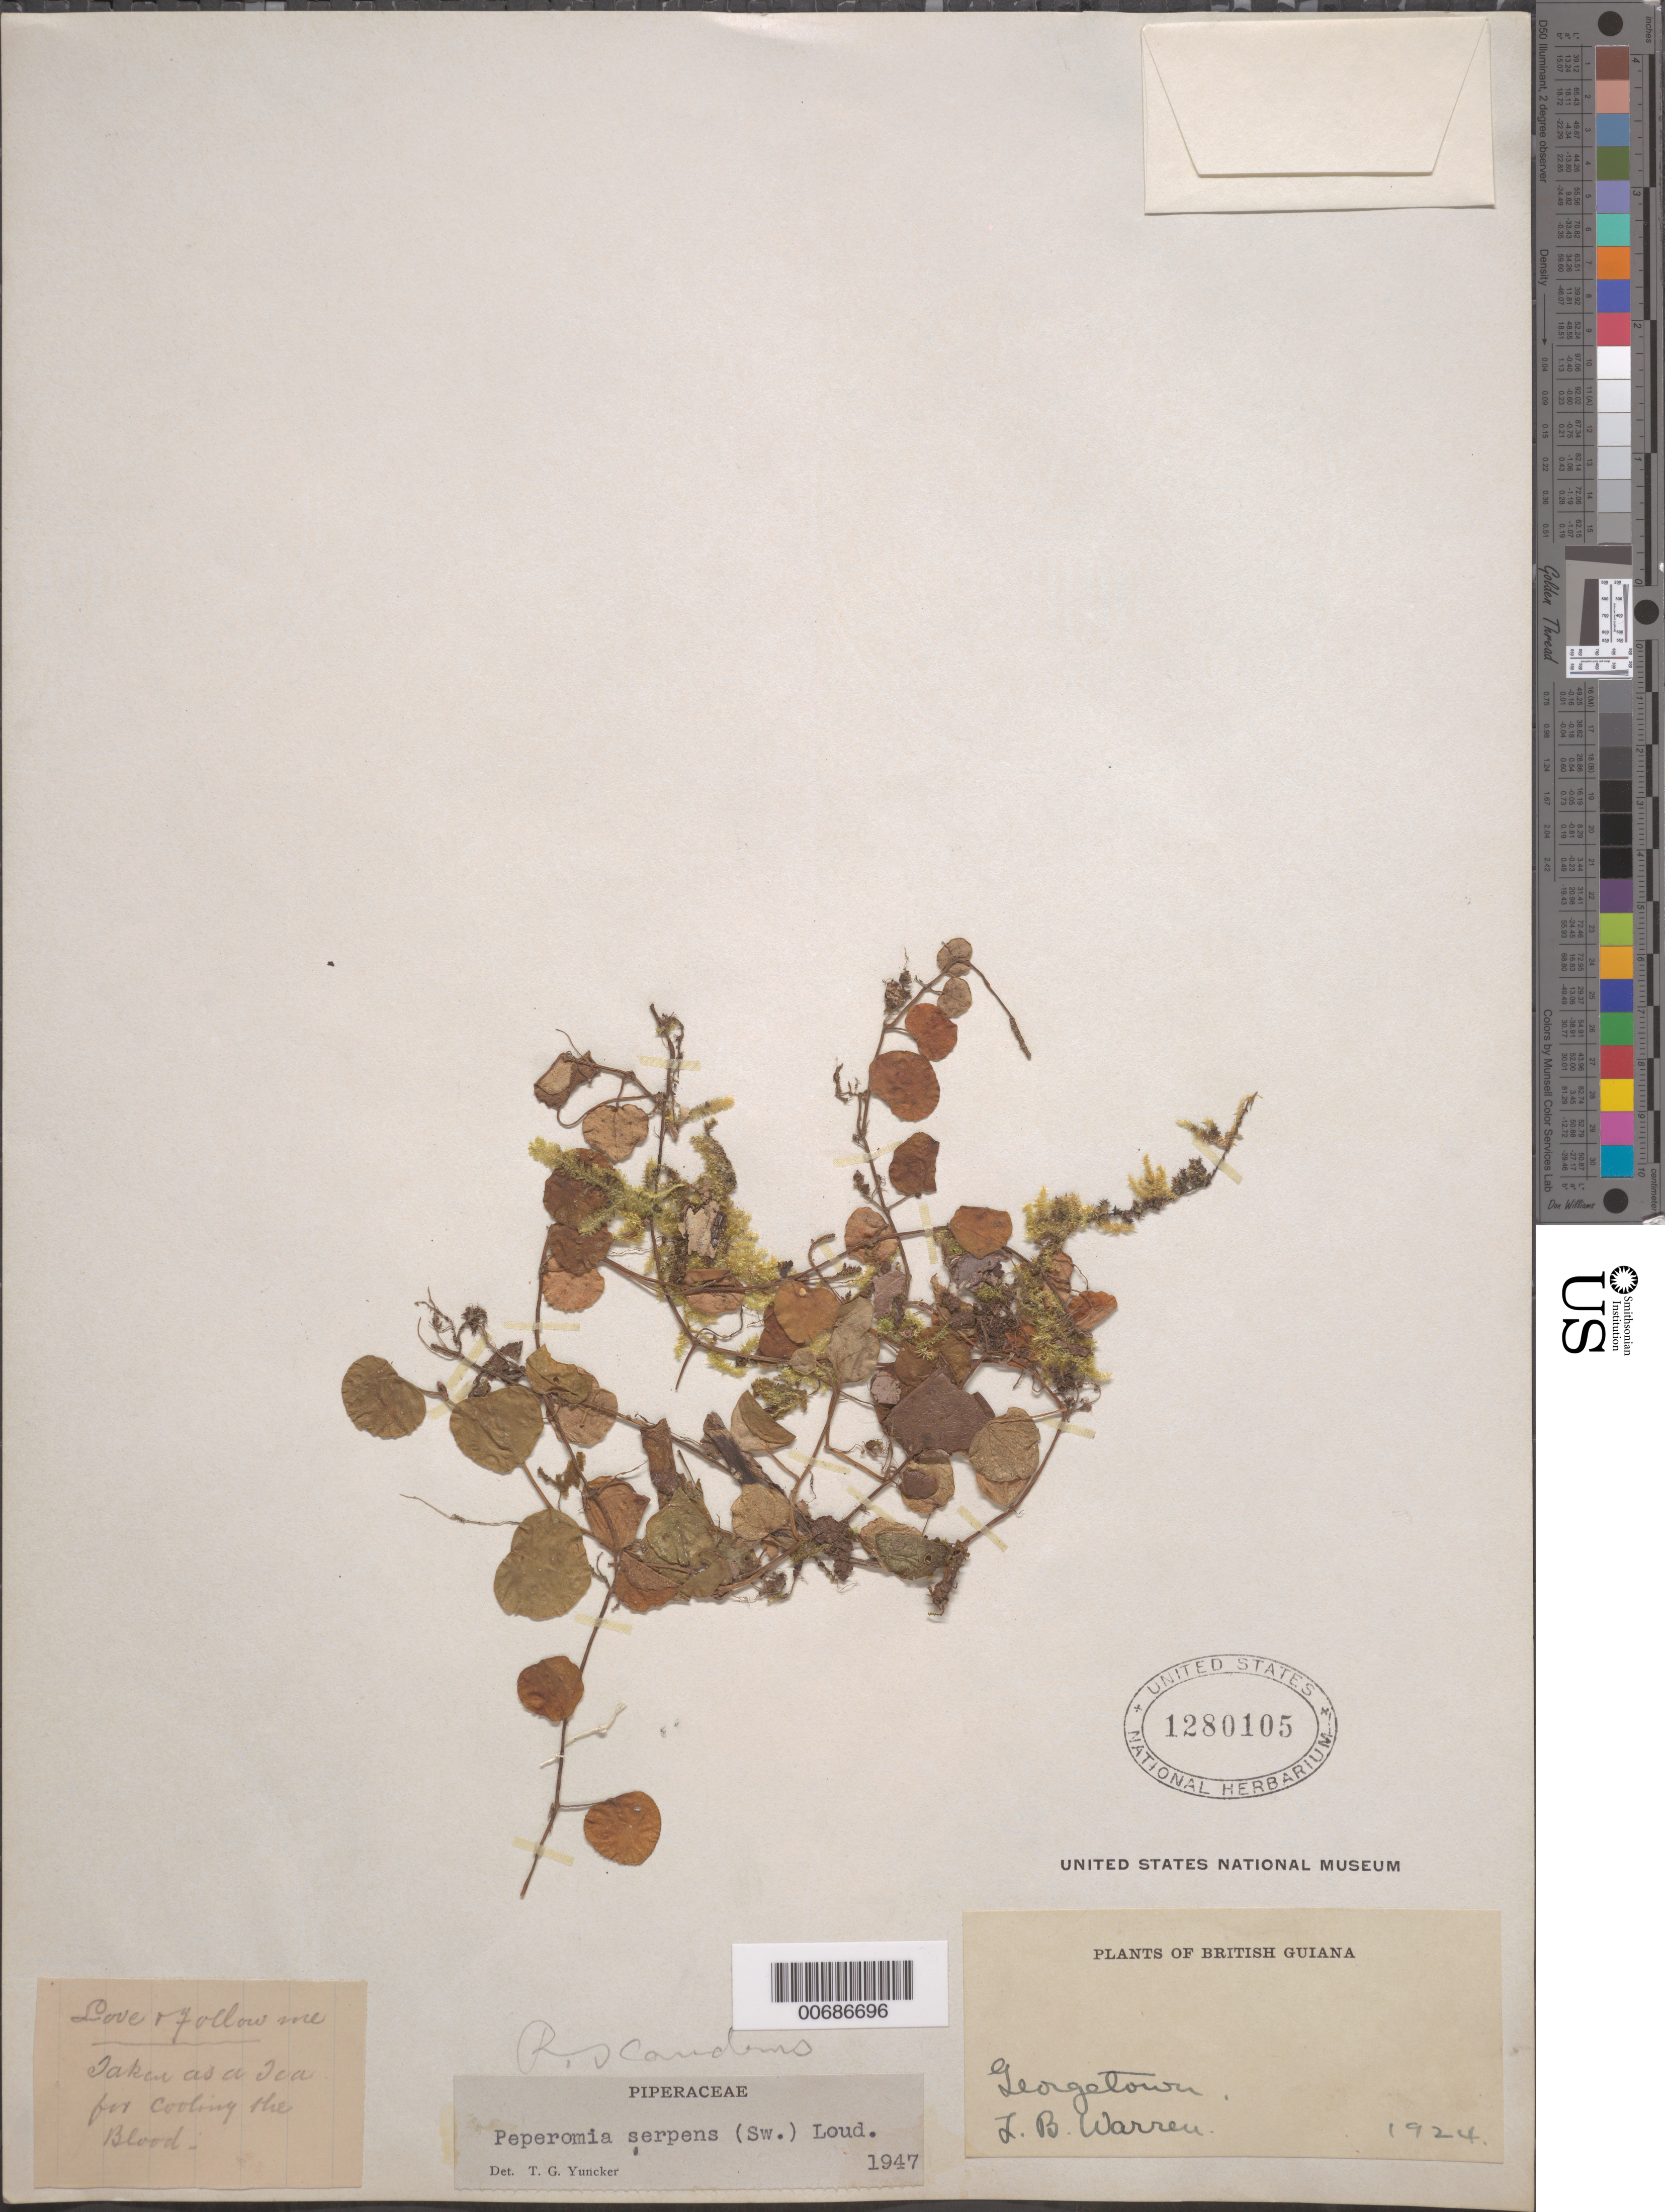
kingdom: Plantae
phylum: Tracheophyta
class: Magnoliopsida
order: Piperales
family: Piperaceae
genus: Peperomia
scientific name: Peperomia serpens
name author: (Sw.) Loudon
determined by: Yuncker, T. G.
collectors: L. Warren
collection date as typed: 1924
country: Guyana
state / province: Demerara-Mahaica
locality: Georgetown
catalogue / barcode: US 1280105